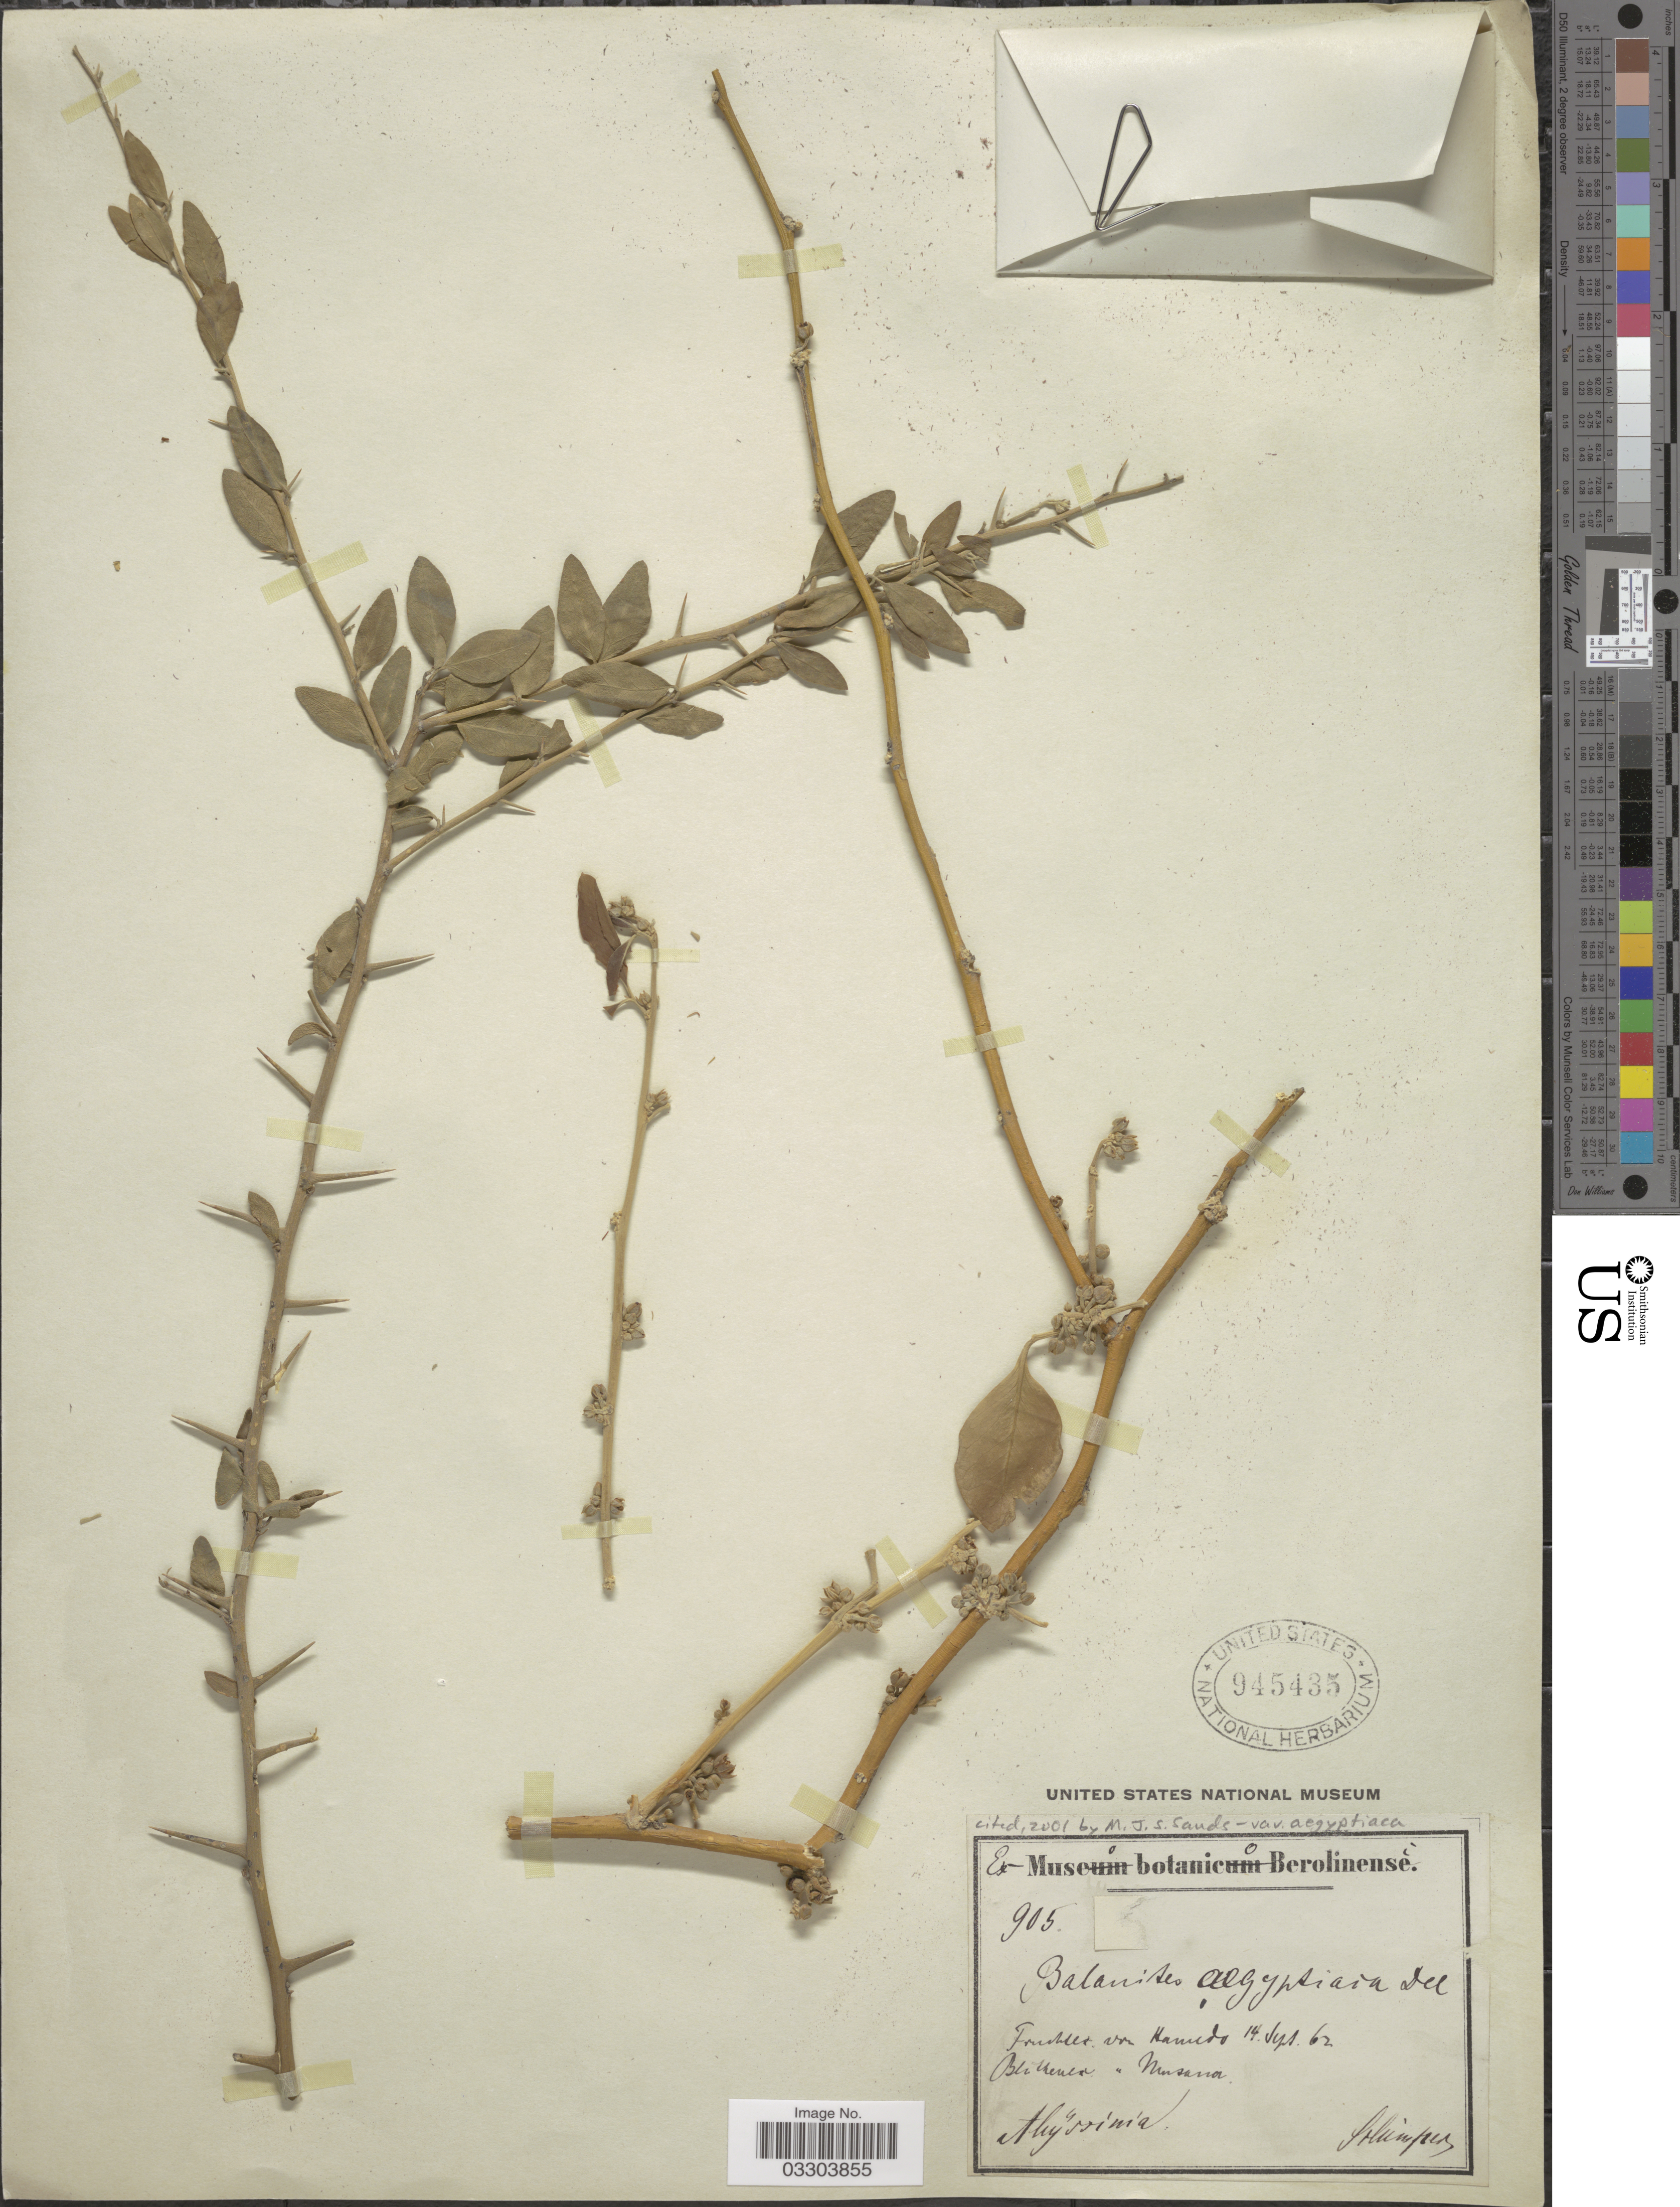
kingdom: Plantae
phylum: Tracheophyta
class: Magnoliopsida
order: Zygophyllales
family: Zygophyllaceae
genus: Balanites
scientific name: Balanites aegyptiaca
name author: (L.) Delile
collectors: -. Schimper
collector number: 905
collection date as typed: Transcribed d/m/y: 14/9/62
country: Ethiopia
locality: Hamedo. Musana.[interpreted] [unsure placement] Abyssinia.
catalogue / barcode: US 945435